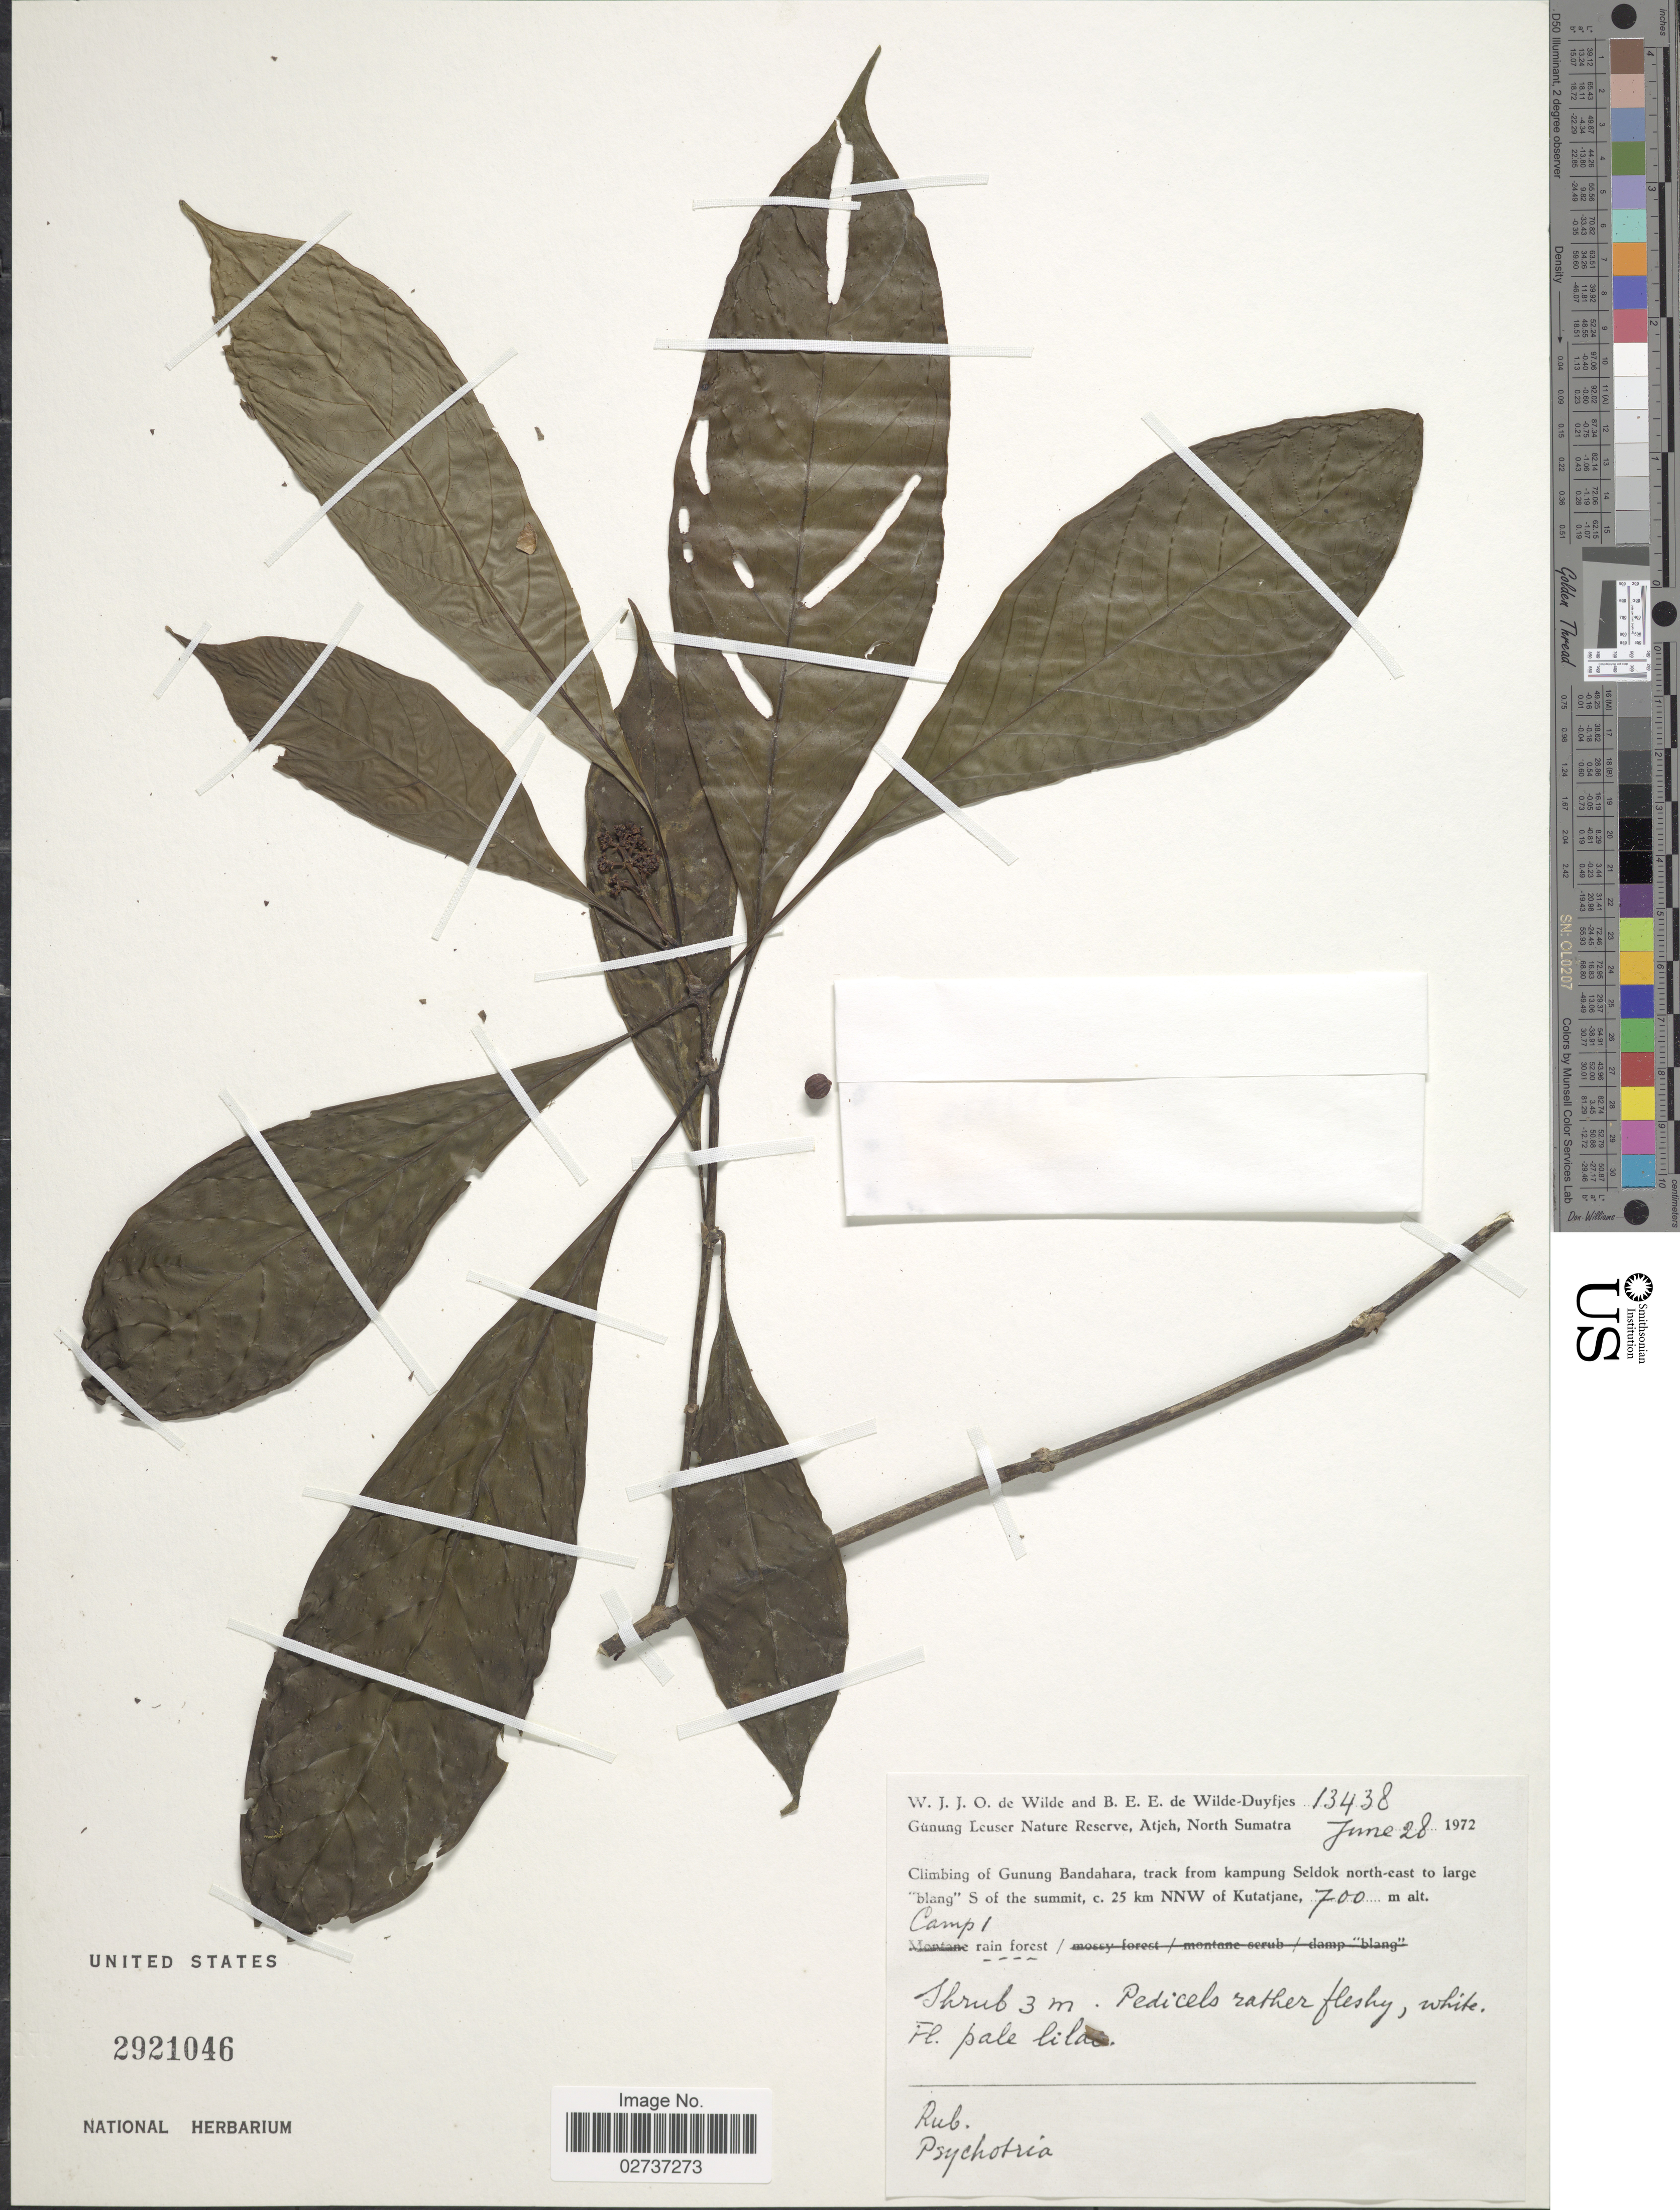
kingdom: Plantae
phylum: Tracheophyta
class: Magnoliopsida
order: Gentianales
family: Rubiaceae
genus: Psychotria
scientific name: Psychotria sp.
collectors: W. J. de Wilde & B. E. de Wilde-Duyfjes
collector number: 13438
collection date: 1972-06-28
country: Indonesia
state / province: Sumatra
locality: Gunung Leuser Nature Reserve, Atjeh, North Sumatra, Climbing of Gunung Bandahara, track from kampung Seldok north east to large "blang" S of the summit, c. 25 km NNW of Kutatjane, Camp 1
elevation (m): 700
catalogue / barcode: US 2921046